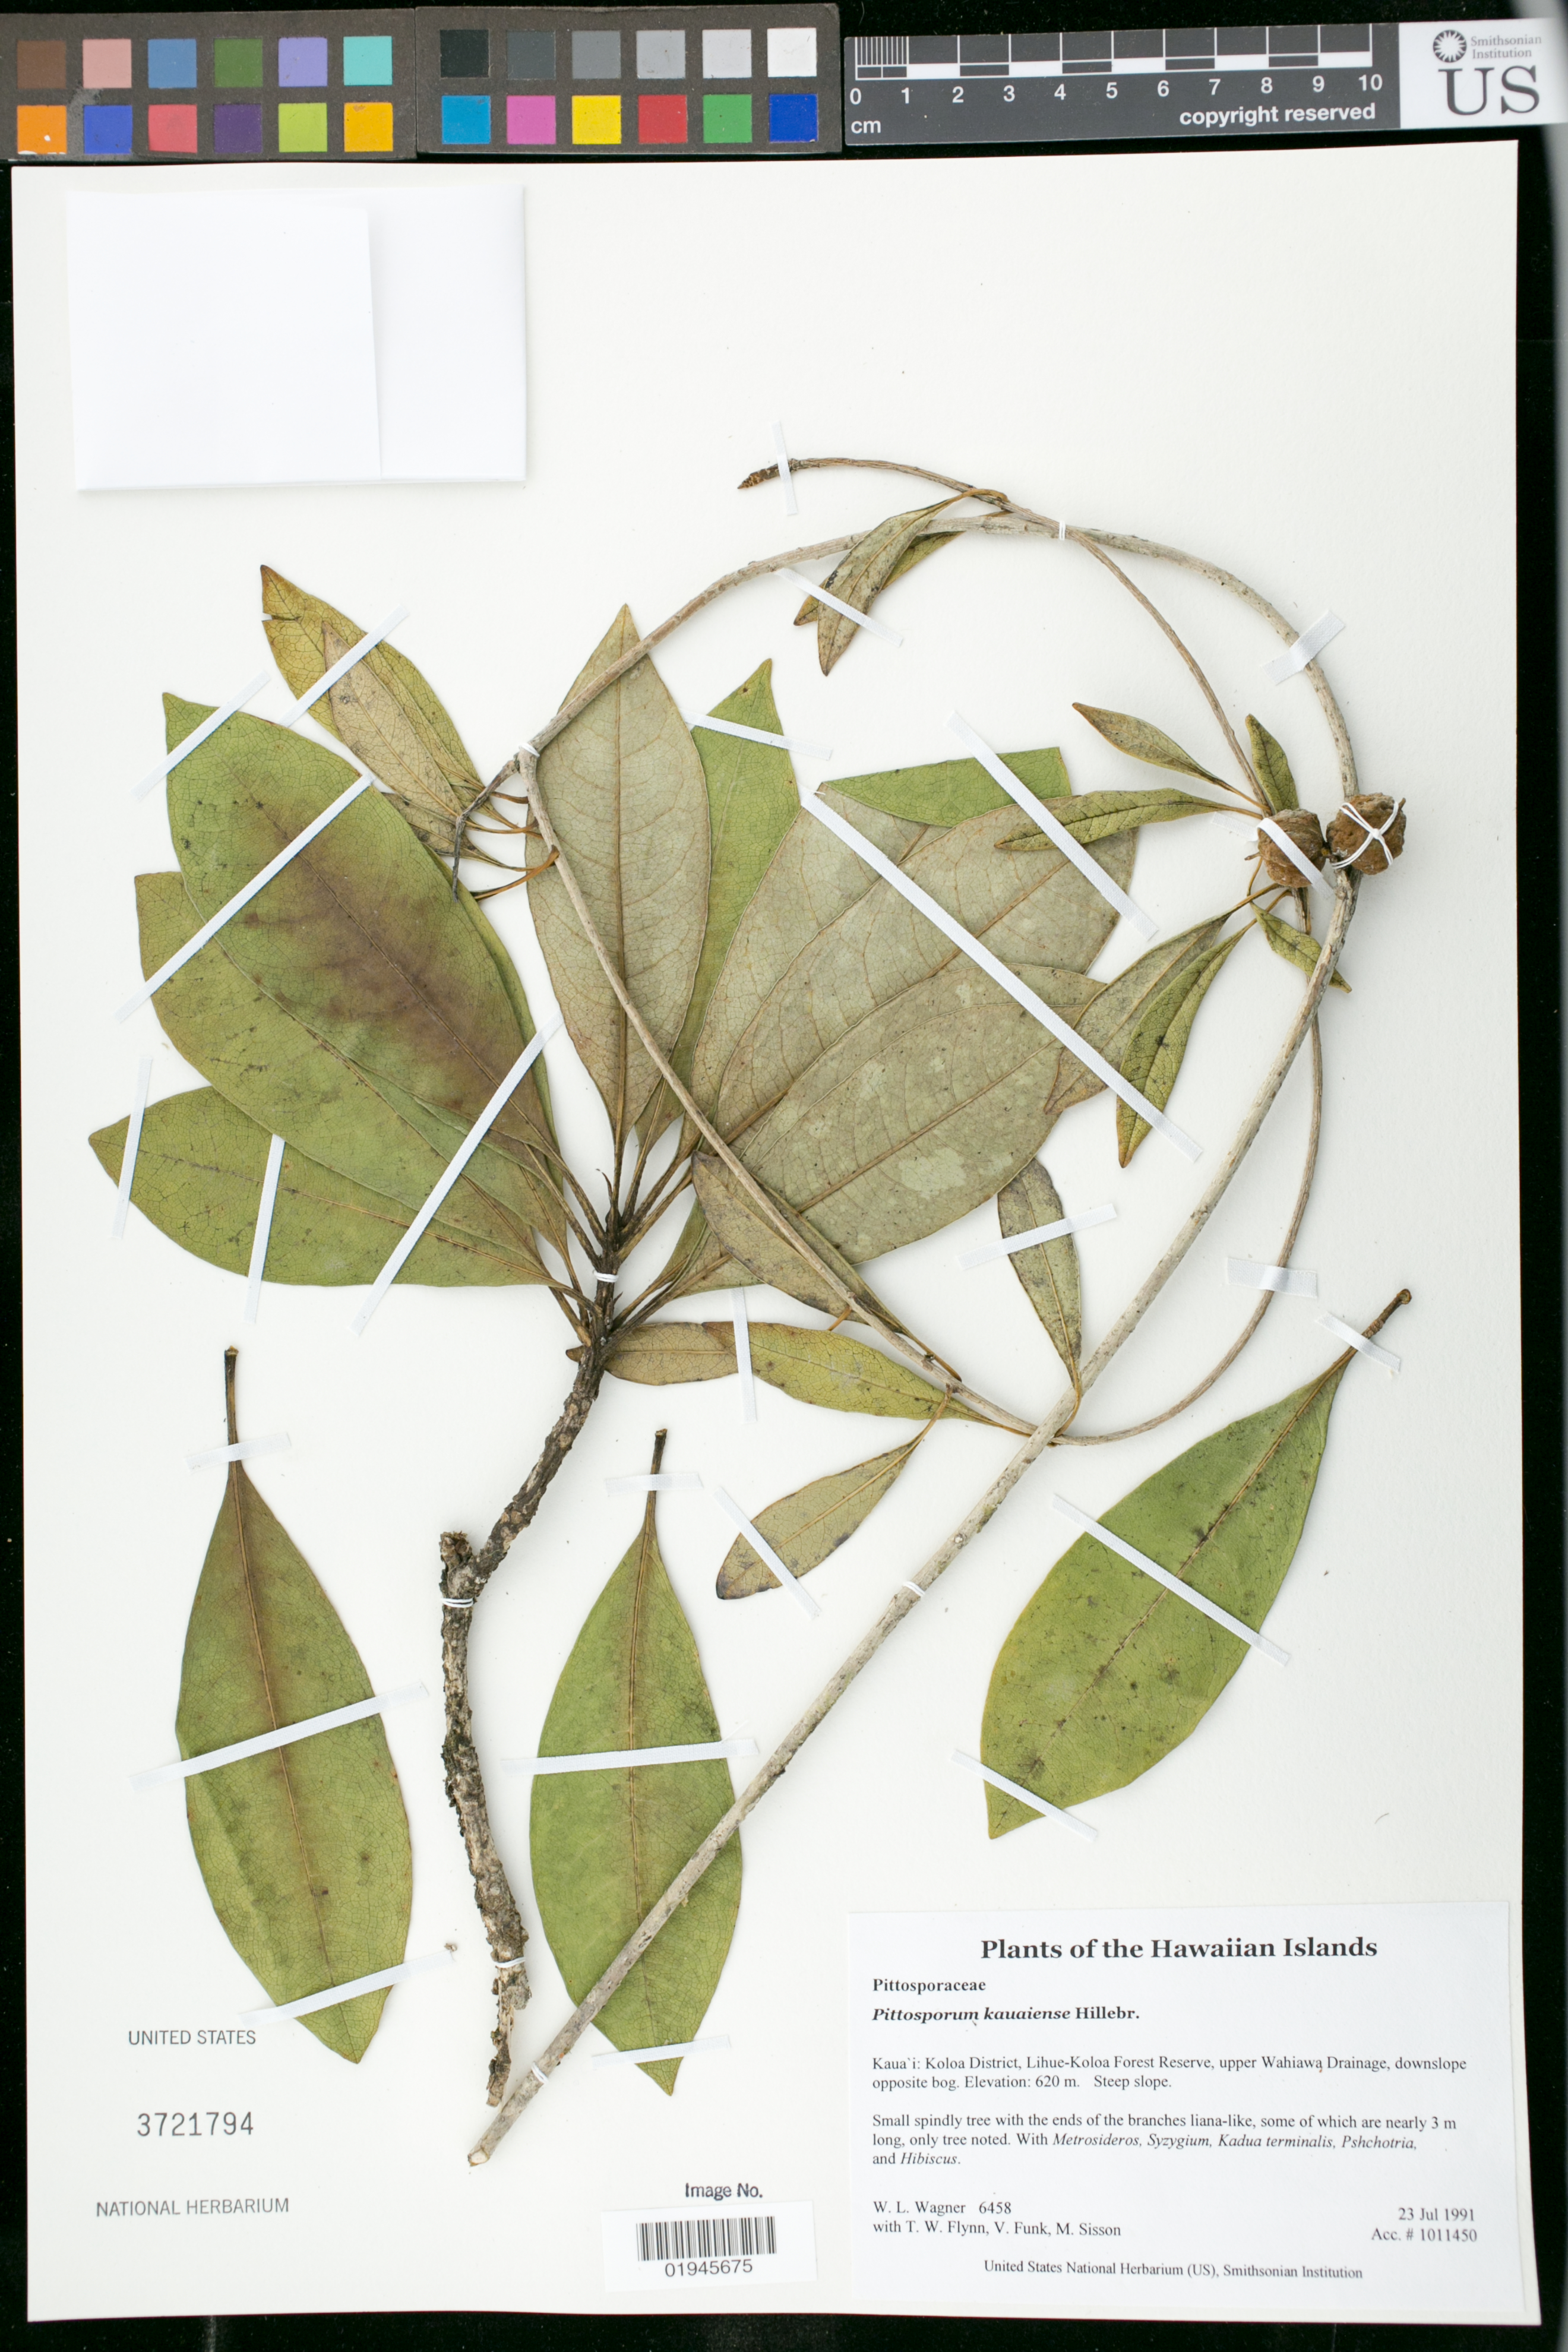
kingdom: Plantae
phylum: Tracheophyta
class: Magnoliopsida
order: Apiales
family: Pittosporaceae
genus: Pittosporum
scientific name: Pittosporum kauaiense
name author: Hillebr.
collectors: W. L. Wagner, T. W. Flynn, V. Funk & M. Sisson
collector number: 6458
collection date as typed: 23 Jul 1991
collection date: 1991-07-23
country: United States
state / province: Hawaii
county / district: Kauai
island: Kaua'i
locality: Koloa District, Lihue-Koloa Forest Reserve, upper Wahiawa Drainage, downslope opposite bog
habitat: Steep slope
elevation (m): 620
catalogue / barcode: US 3721794